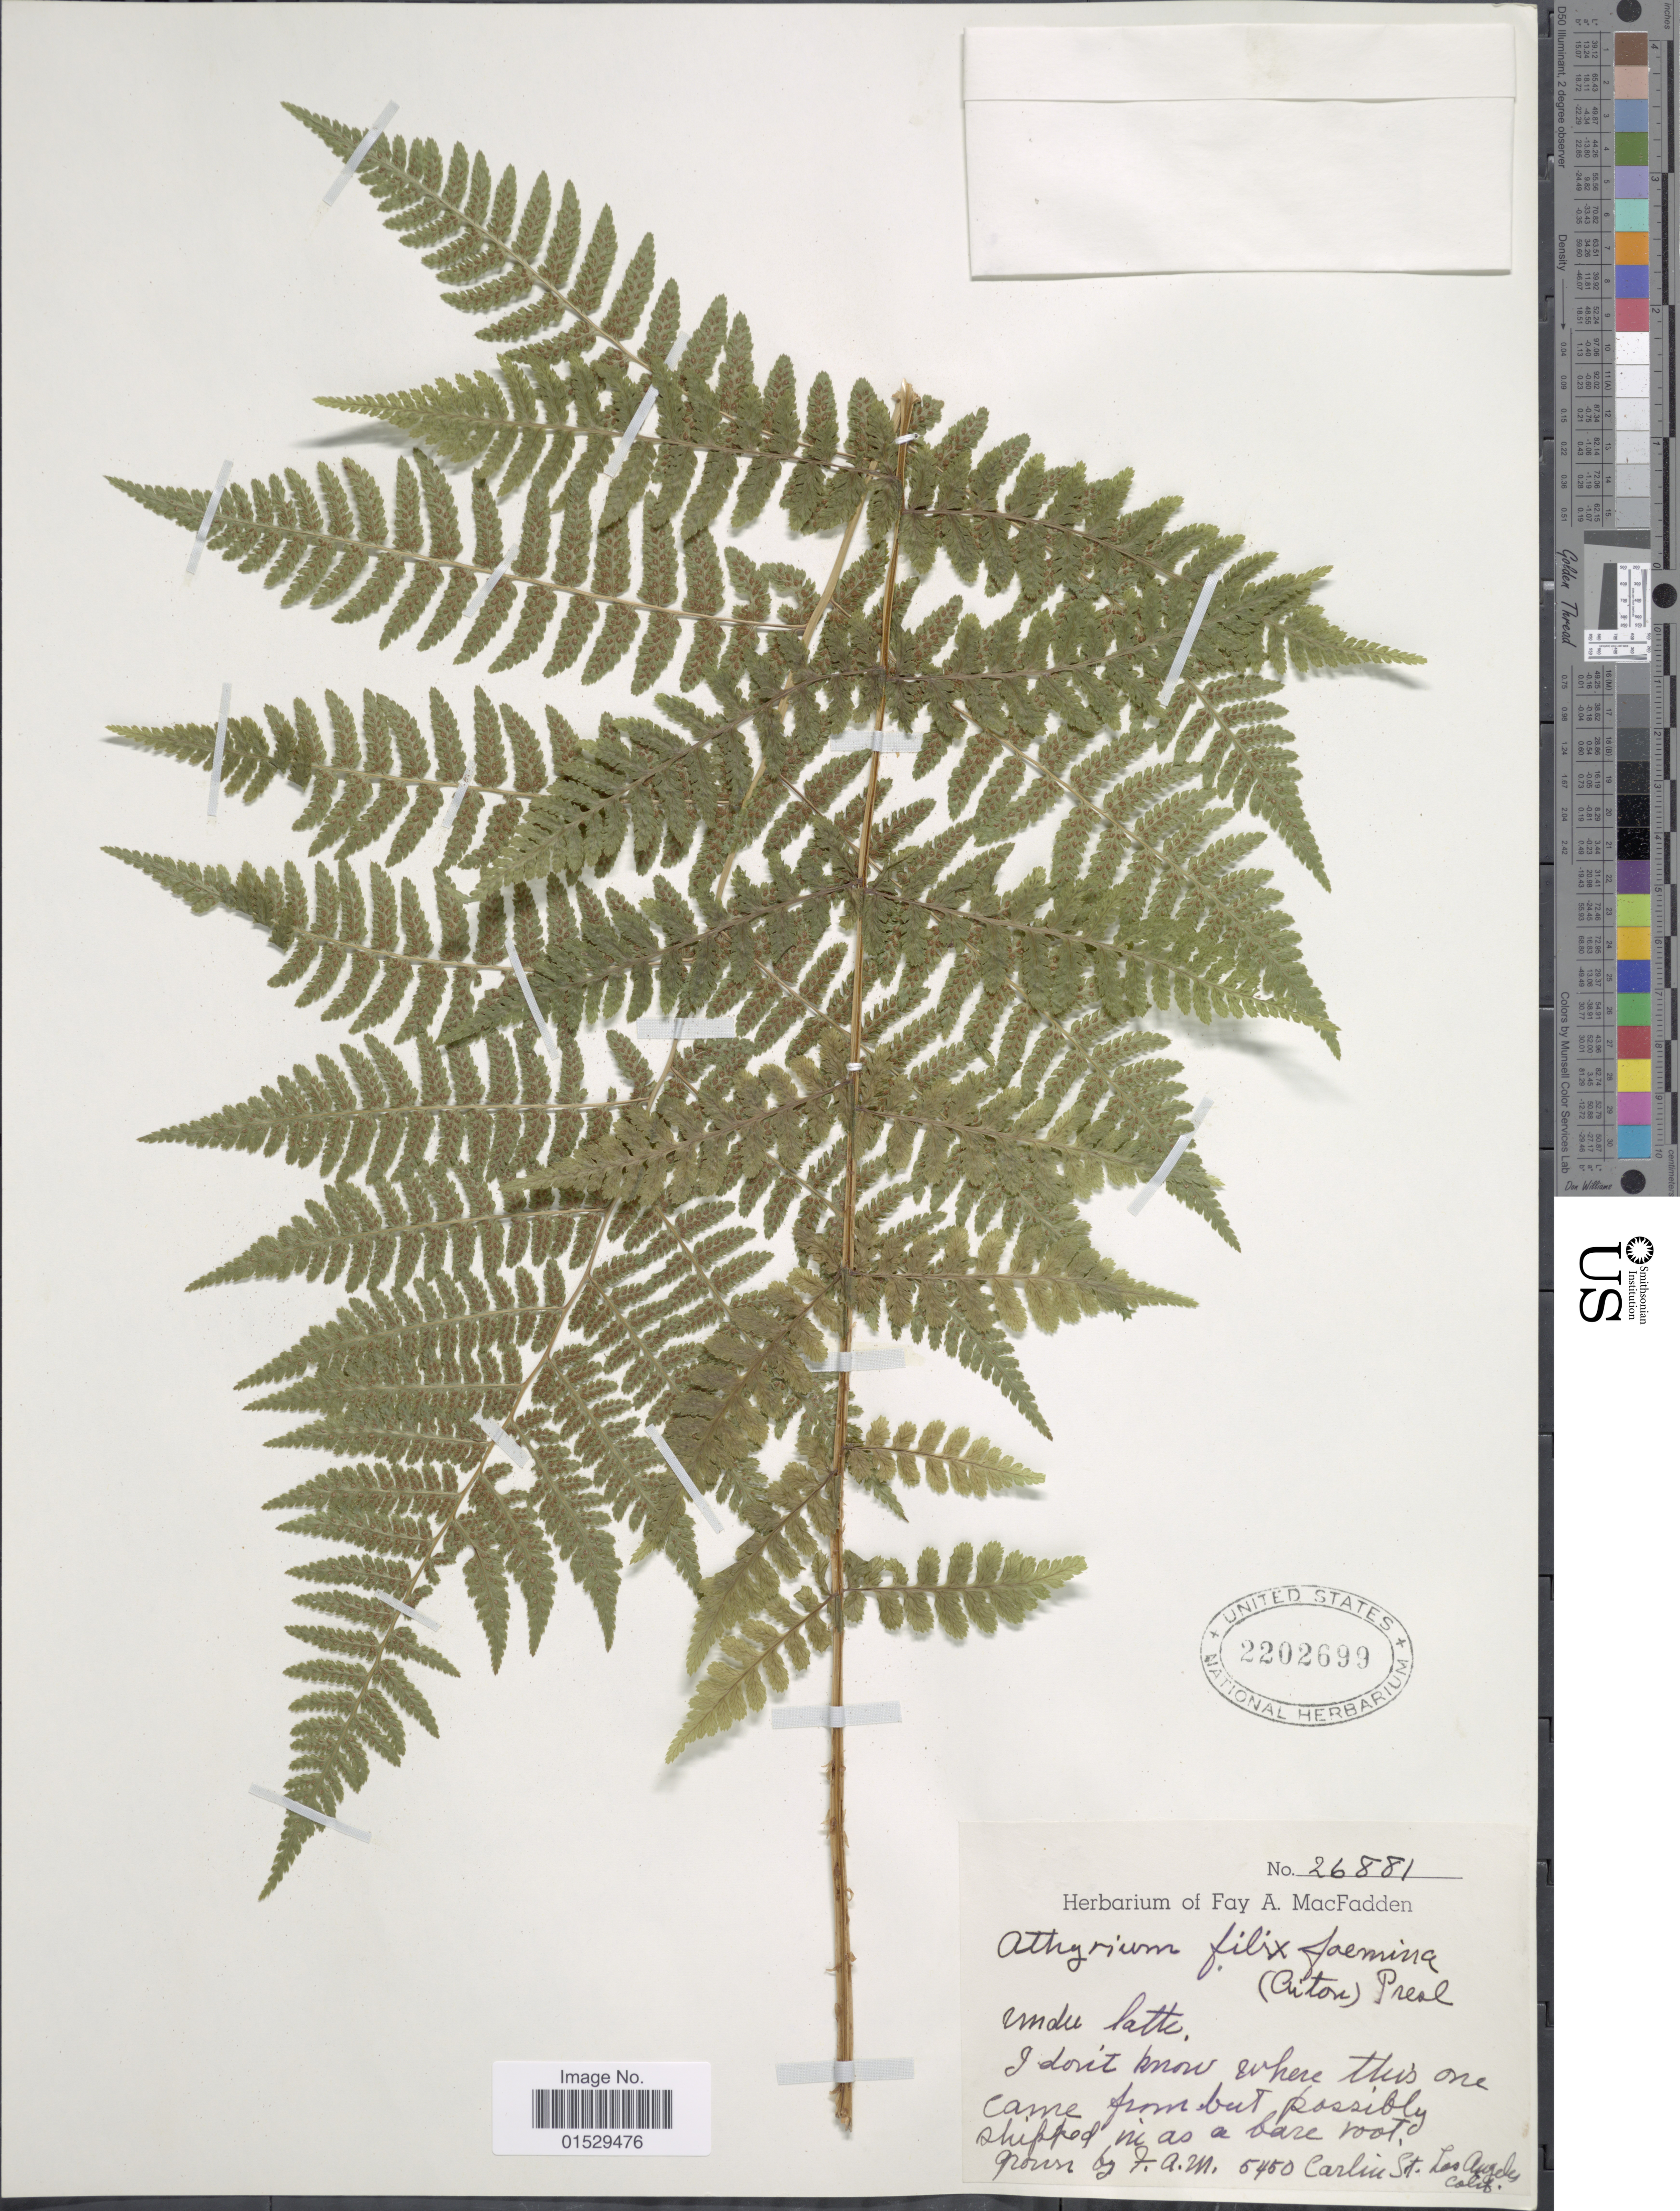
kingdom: Plantae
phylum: Tracheophyta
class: Polypodiopsida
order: Polypodiales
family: Athyriaceae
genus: Athyrium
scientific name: Athyrium filix-femina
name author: (L.) Roth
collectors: F. MacFadden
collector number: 5450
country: United States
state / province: California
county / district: Los Angeles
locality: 5450 Carlin St., Los Angeles, Calif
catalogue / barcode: US 2202699